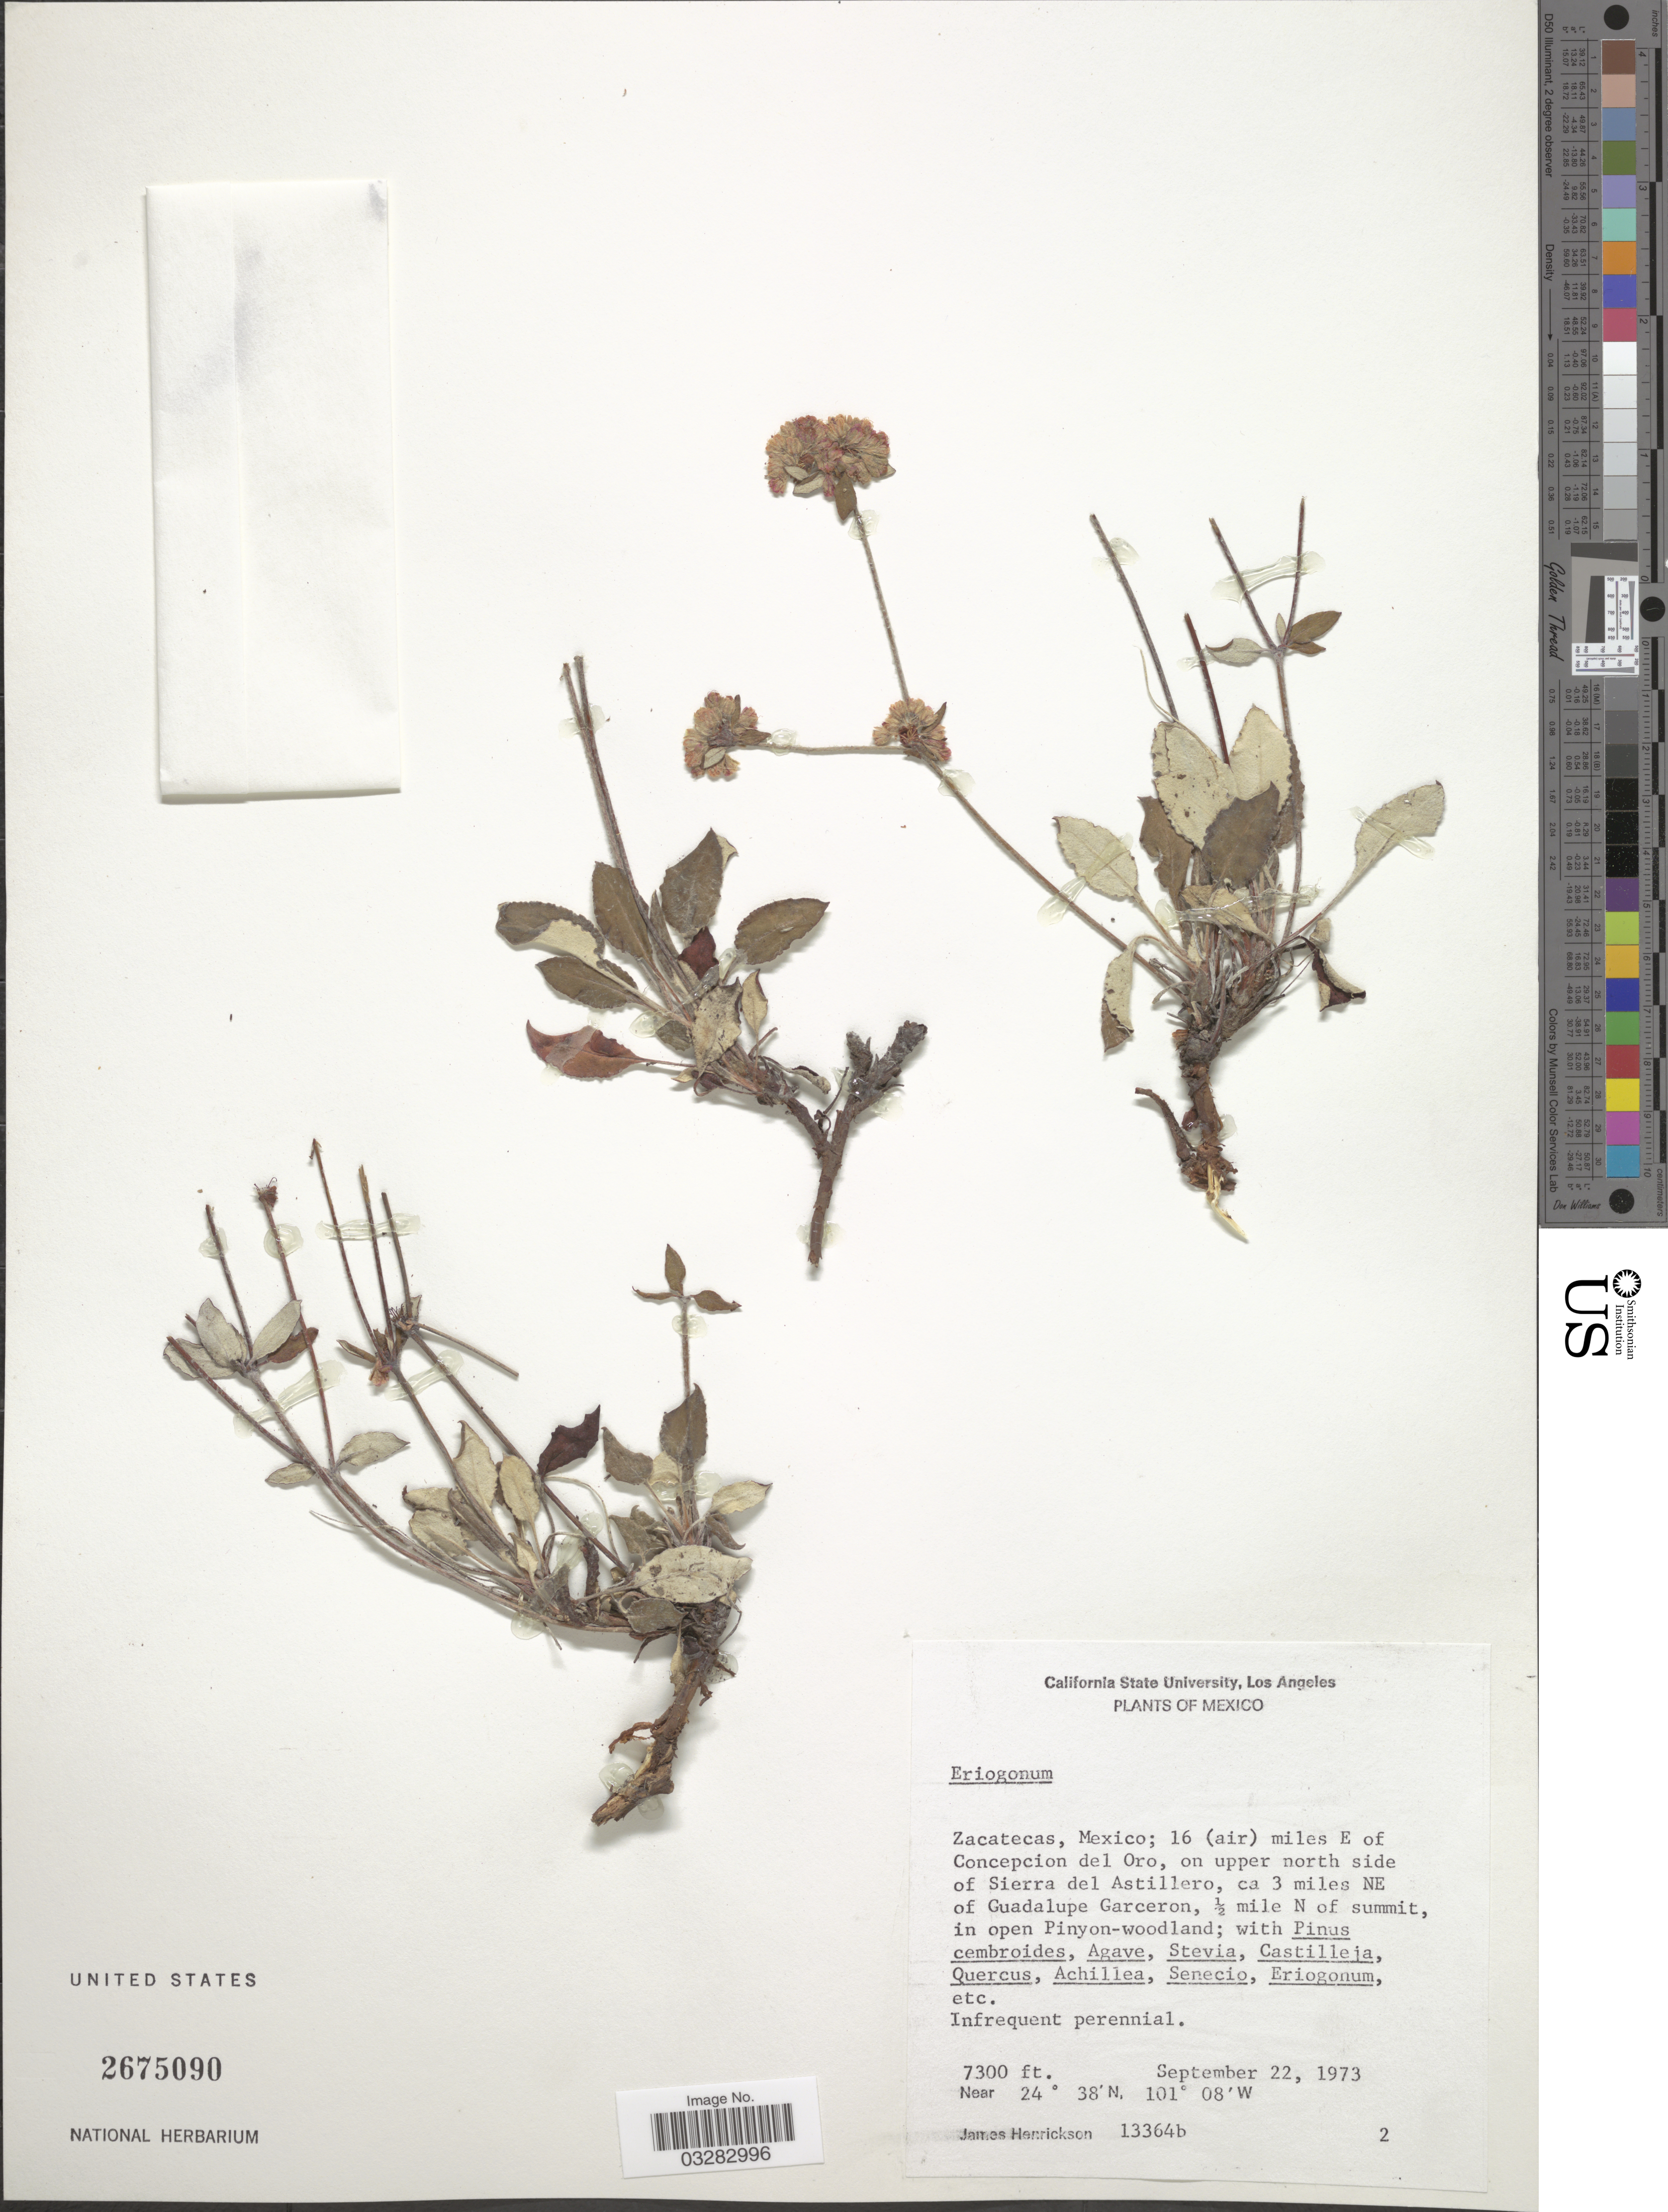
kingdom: Plantae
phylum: Tracheophyta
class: Magnoliopsida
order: Caryophyllales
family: Polygonaceae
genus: Eriogonum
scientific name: Eriogonum sp.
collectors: J. Henrickson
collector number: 13364b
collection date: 1973-09-22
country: Mexico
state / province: Zacatecas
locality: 16 (air) miles E of Concepcion del Oro, on upper north side of Sierra del Astillero, ca 3 miles NE of Guadalupe Garceron, ½ mile N of summit, in open Pinyon-woodland.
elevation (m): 2225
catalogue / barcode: US 2675090